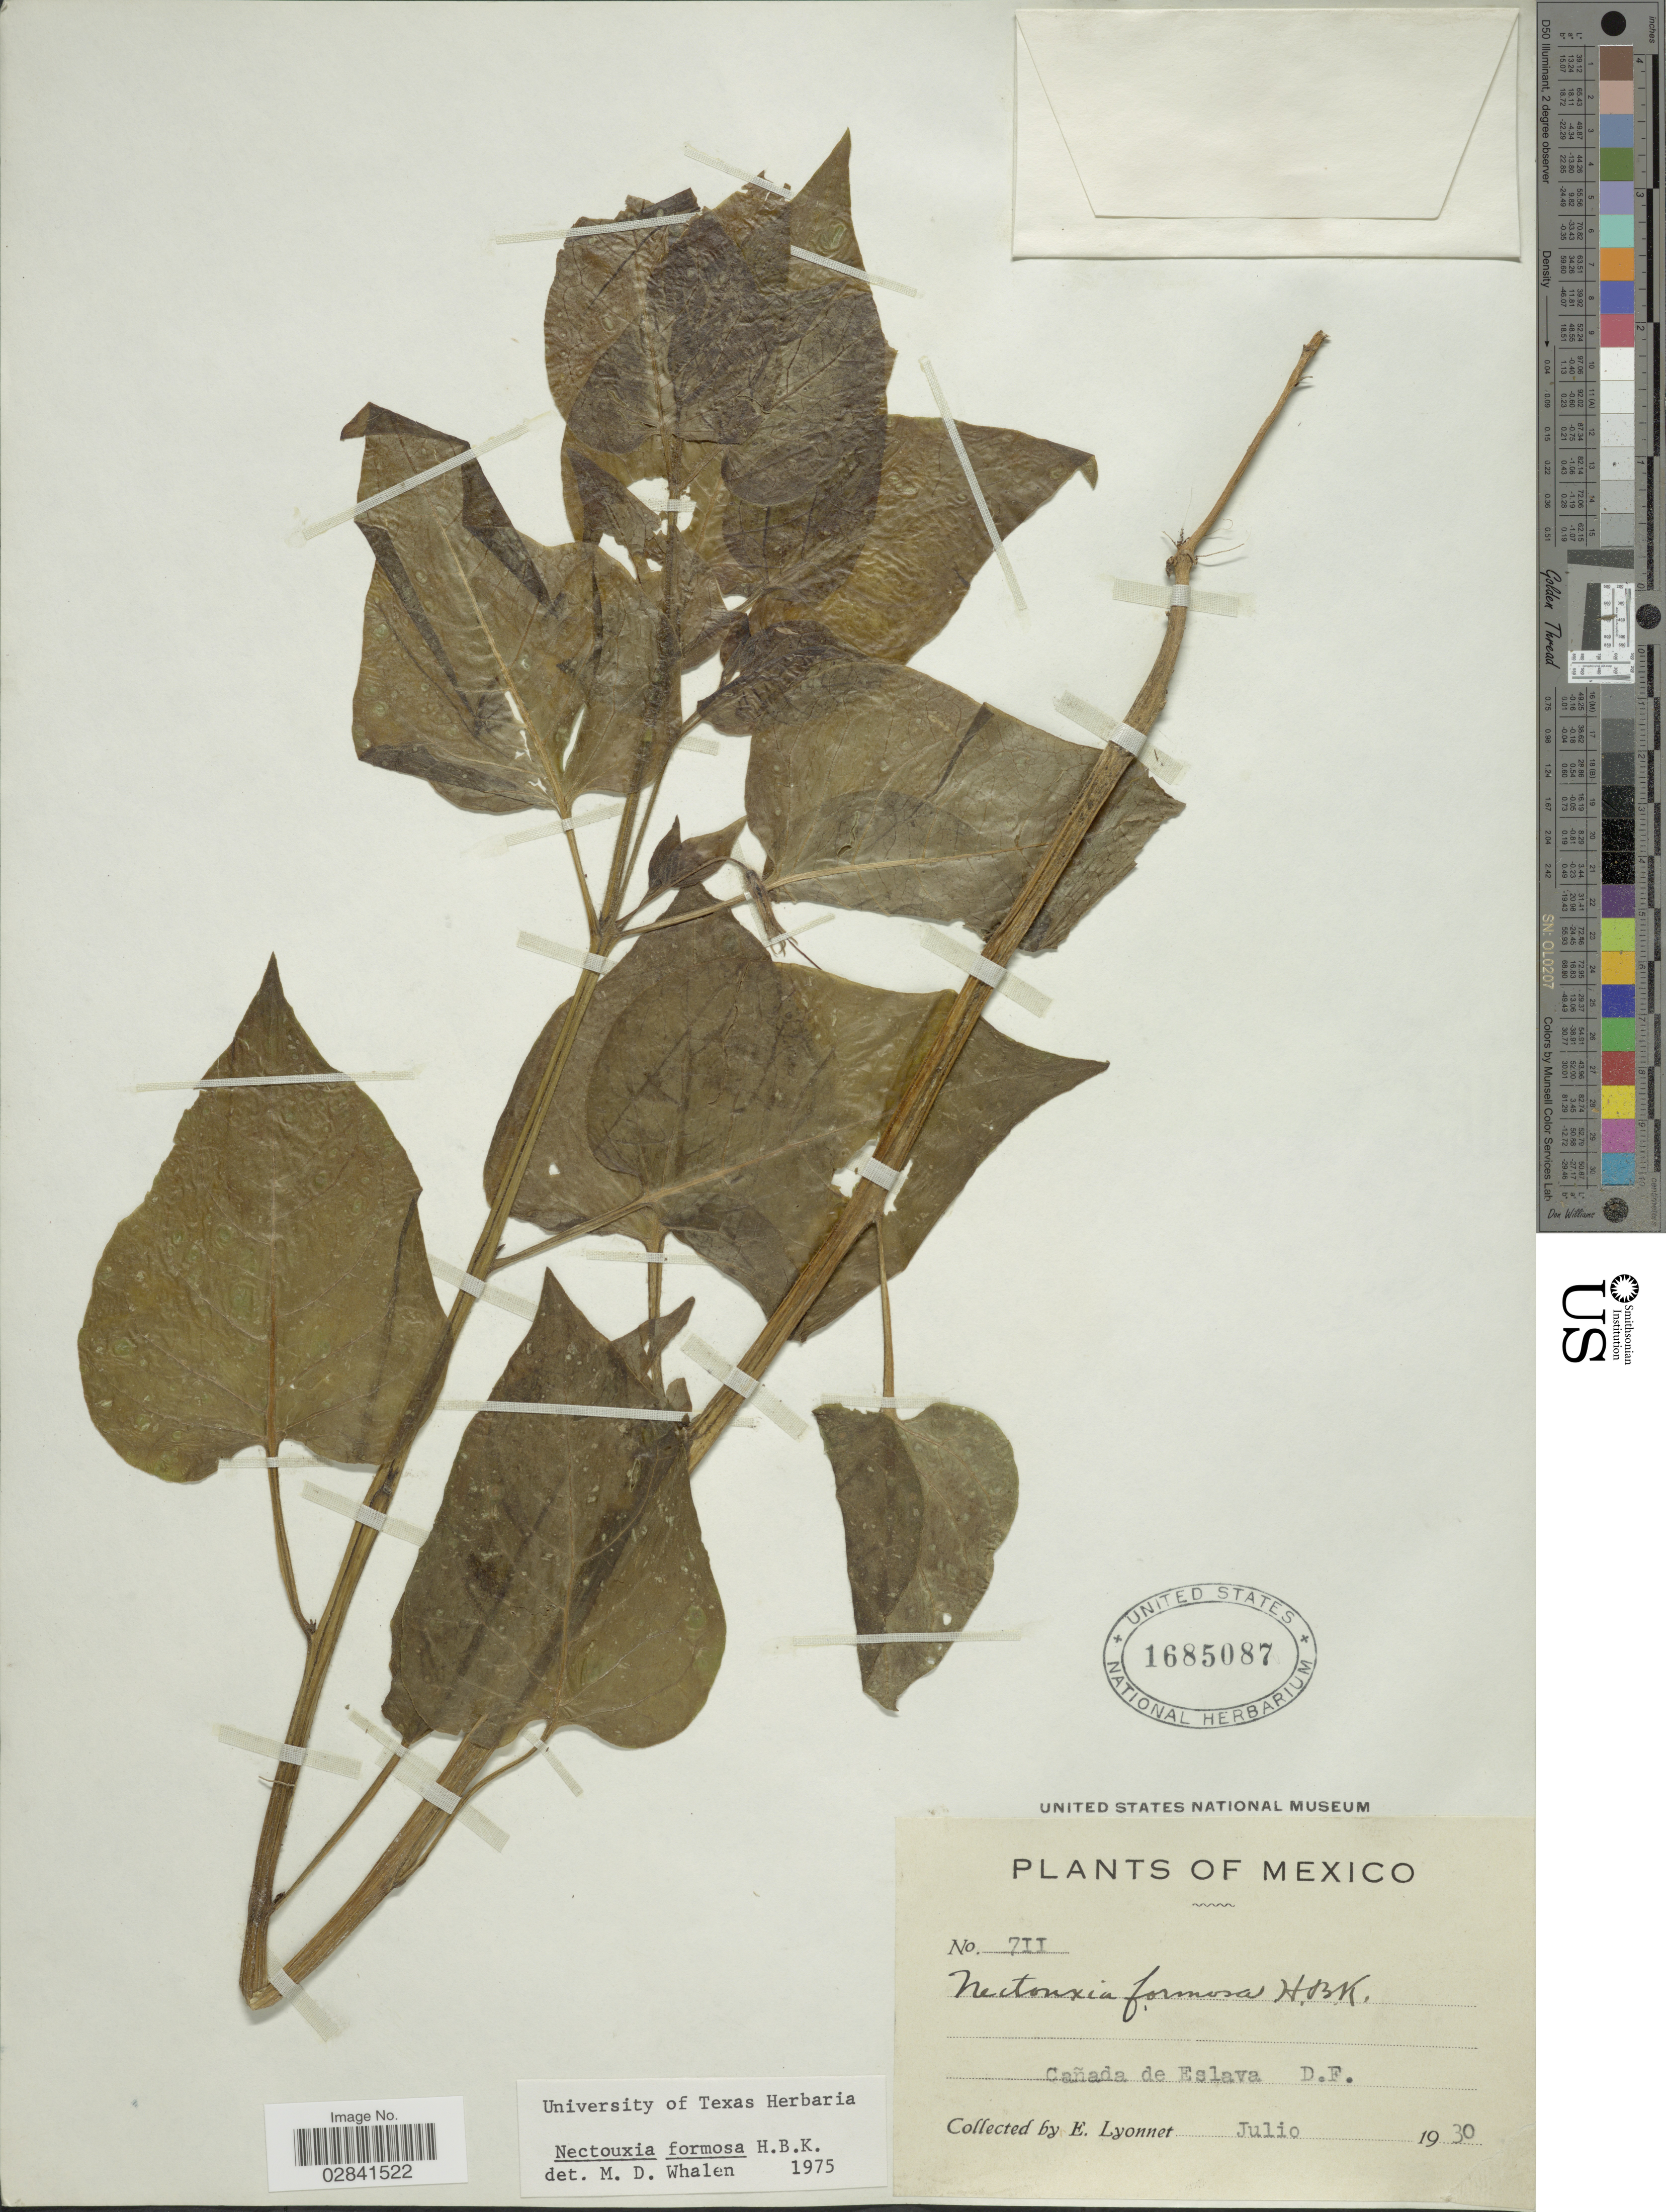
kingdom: Plantae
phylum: Tracheophyta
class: Magnoliopsida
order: Solanales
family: Solanaceae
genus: Nectouxia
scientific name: Nectouxia formosa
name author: Kunth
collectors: E. Lyonnet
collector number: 711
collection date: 1930-07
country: Mexico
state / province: Distrito Federal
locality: Cañada de Eslava D.F.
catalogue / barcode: US 1685087